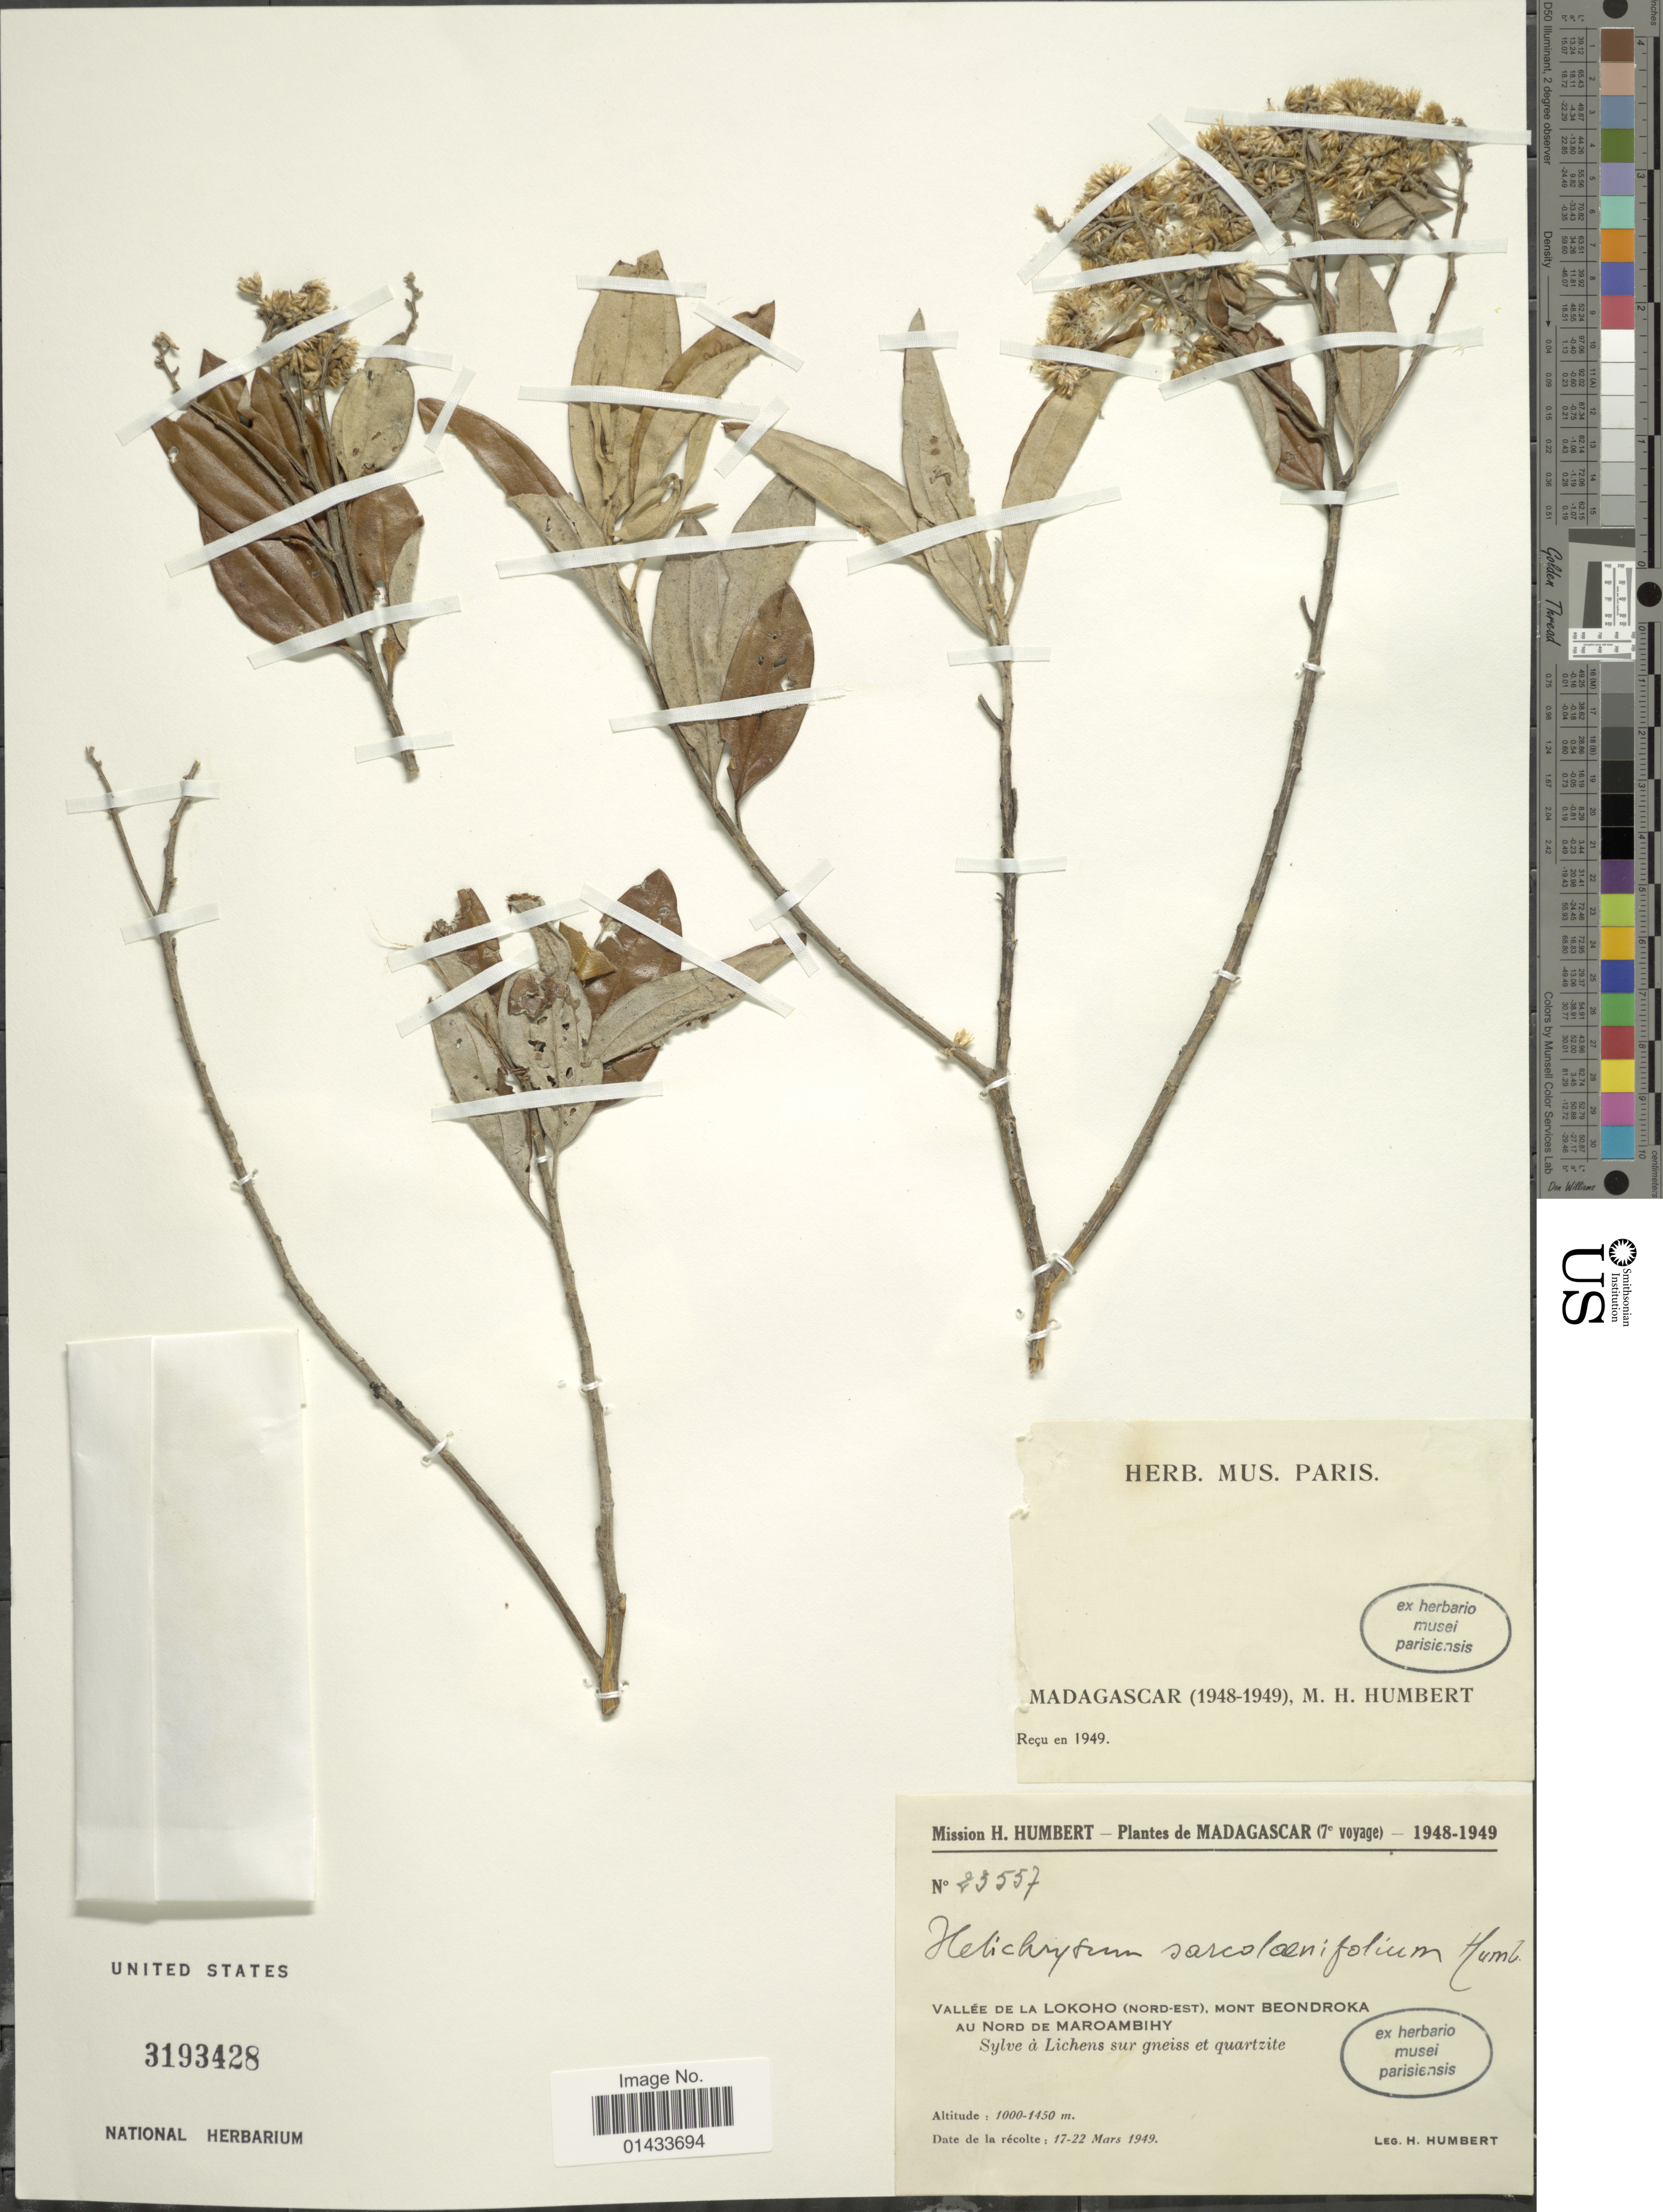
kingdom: Plantae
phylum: Tracheophyta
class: Magnoliopsida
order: Asterales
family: Asteraceae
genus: Helichrysum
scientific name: Helichrysum sarcolaenifolium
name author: Humbert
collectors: H. Humbert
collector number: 23557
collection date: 1949-03-17/1949-03-22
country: Madagascar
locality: Vallee de la Lokoho (Nord-Est), Mont Beondroka au nord de Maroambihy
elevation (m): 1000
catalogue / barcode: US 3193428